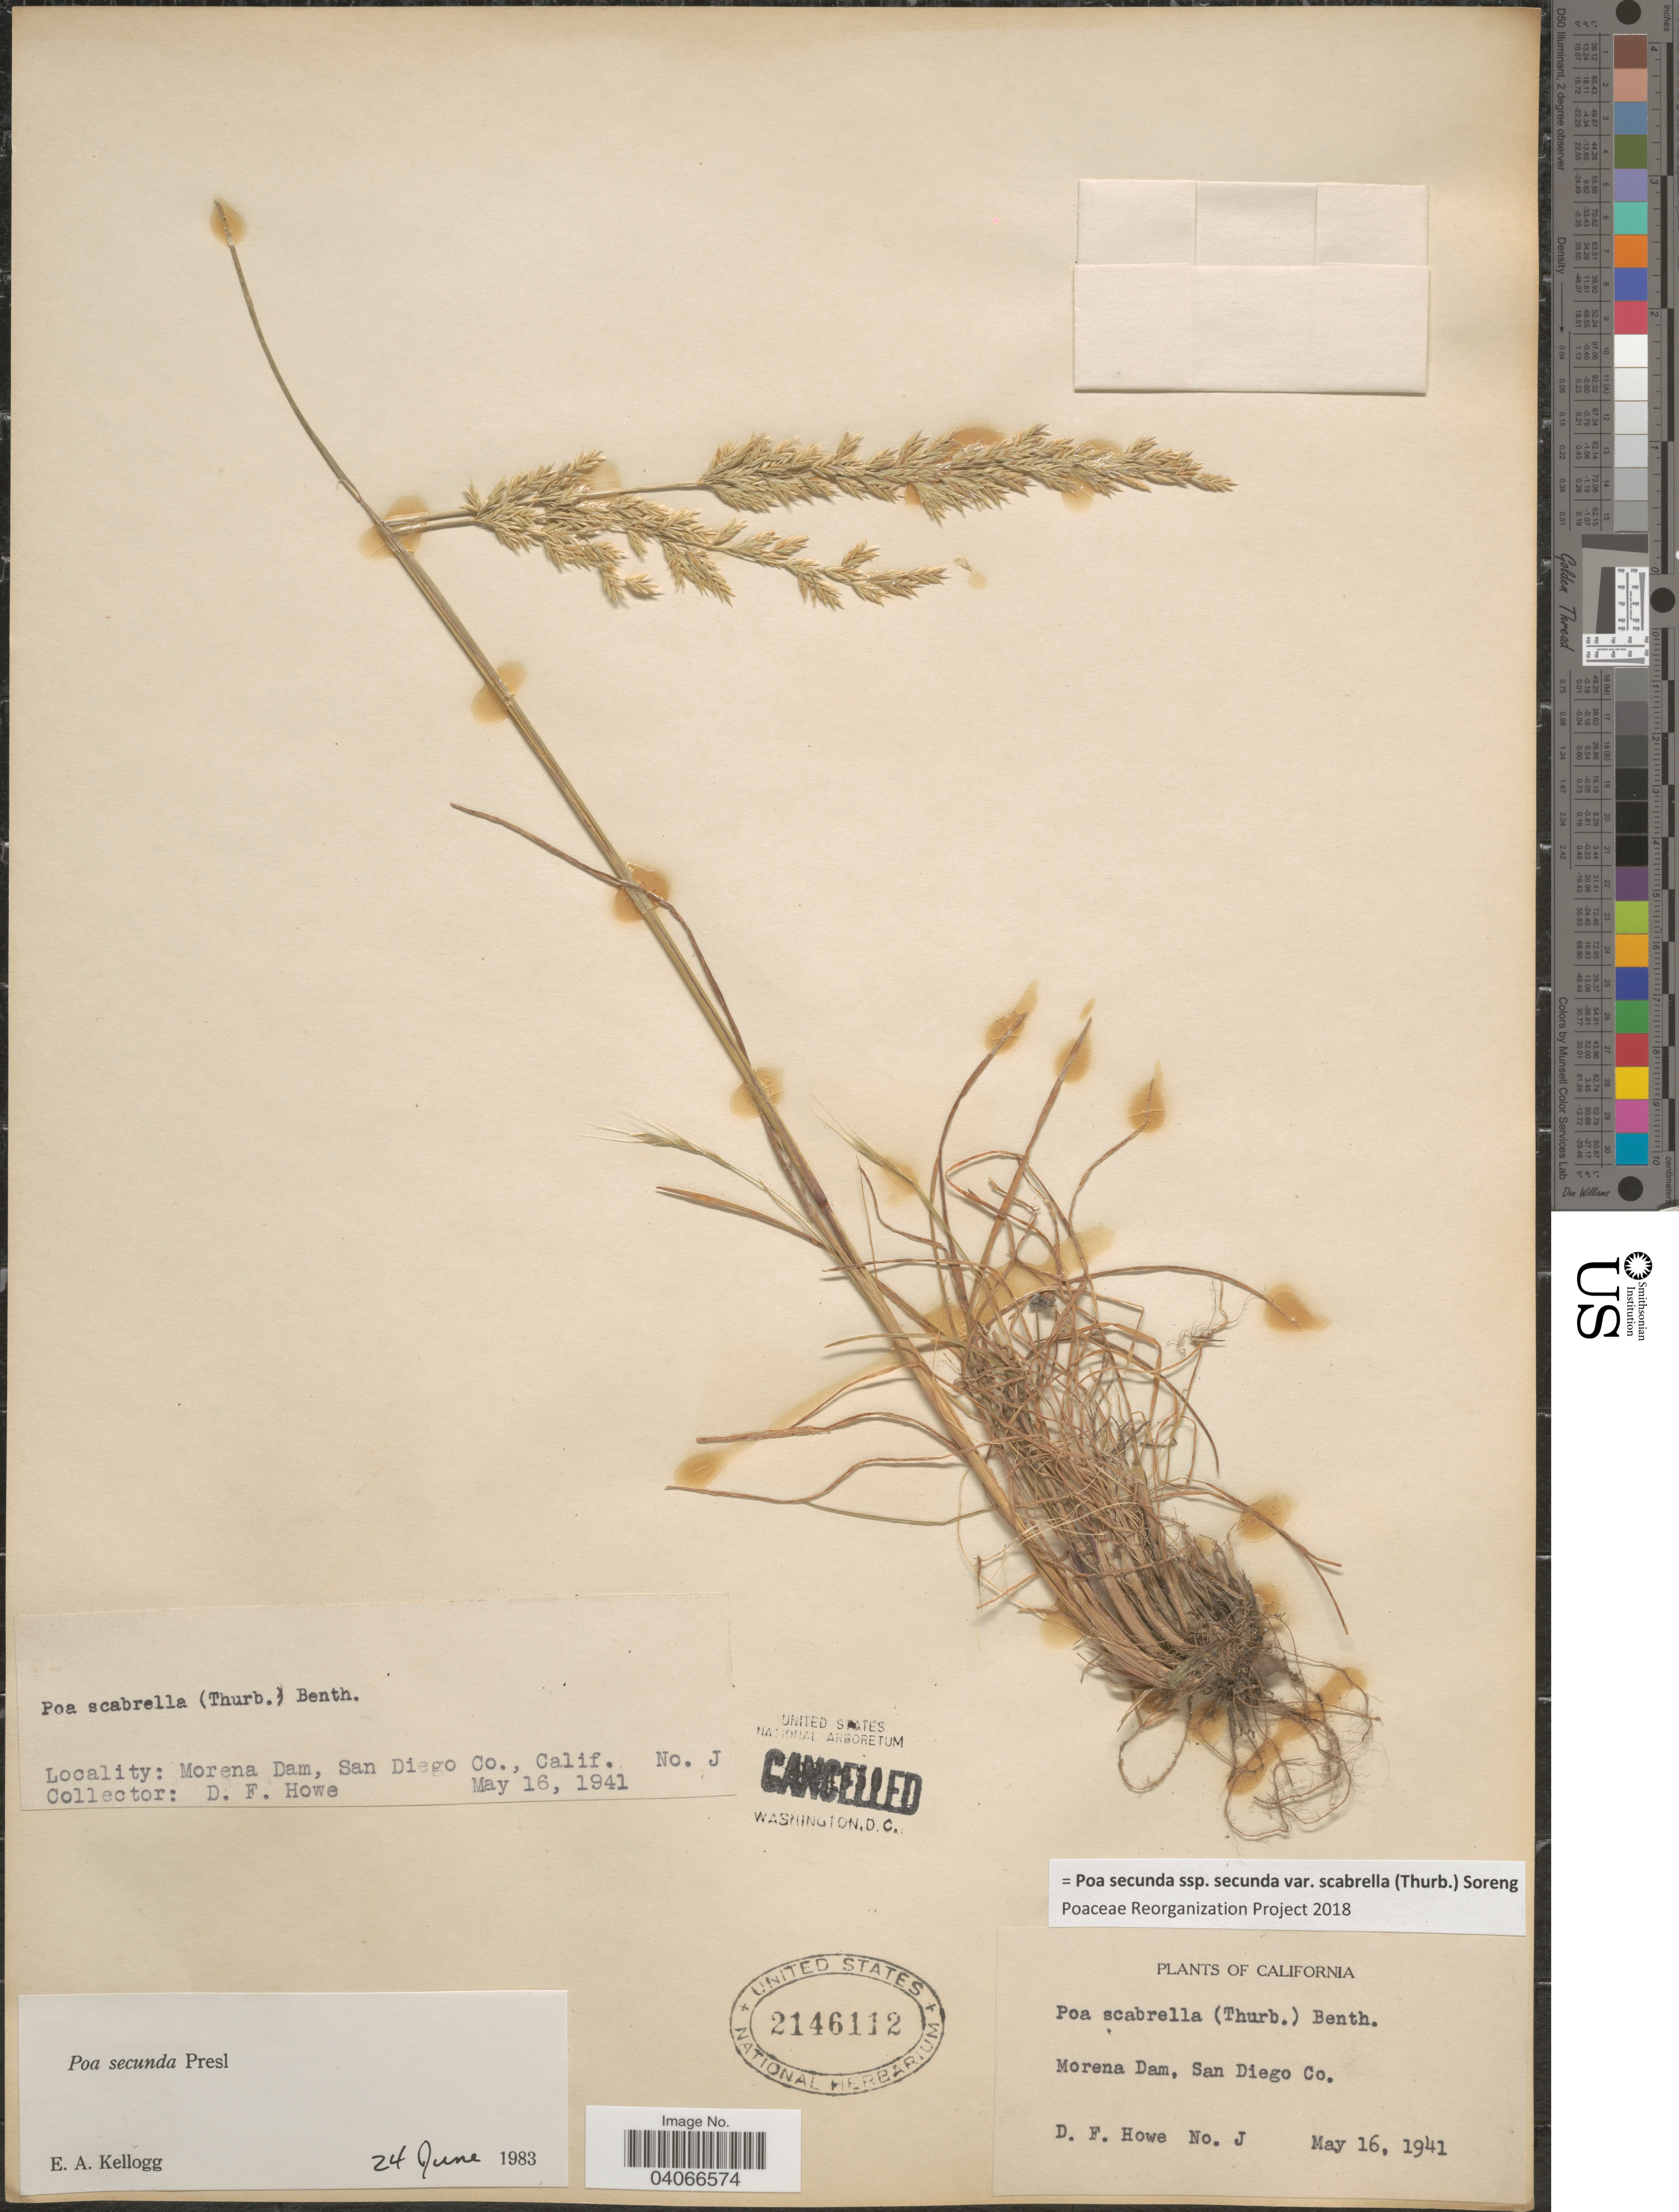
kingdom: Plantae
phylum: Tracheophyta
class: Liliopsida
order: Poales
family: Poaceae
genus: Poa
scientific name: Poa secunda subsp. secunda var. scabrella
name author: (Thurb.) Soreng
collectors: D. Howe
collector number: J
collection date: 1941-05-16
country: United States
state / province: California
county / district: San Diego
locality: Morena Dam, San Diego Co.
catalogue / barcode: US 2146112